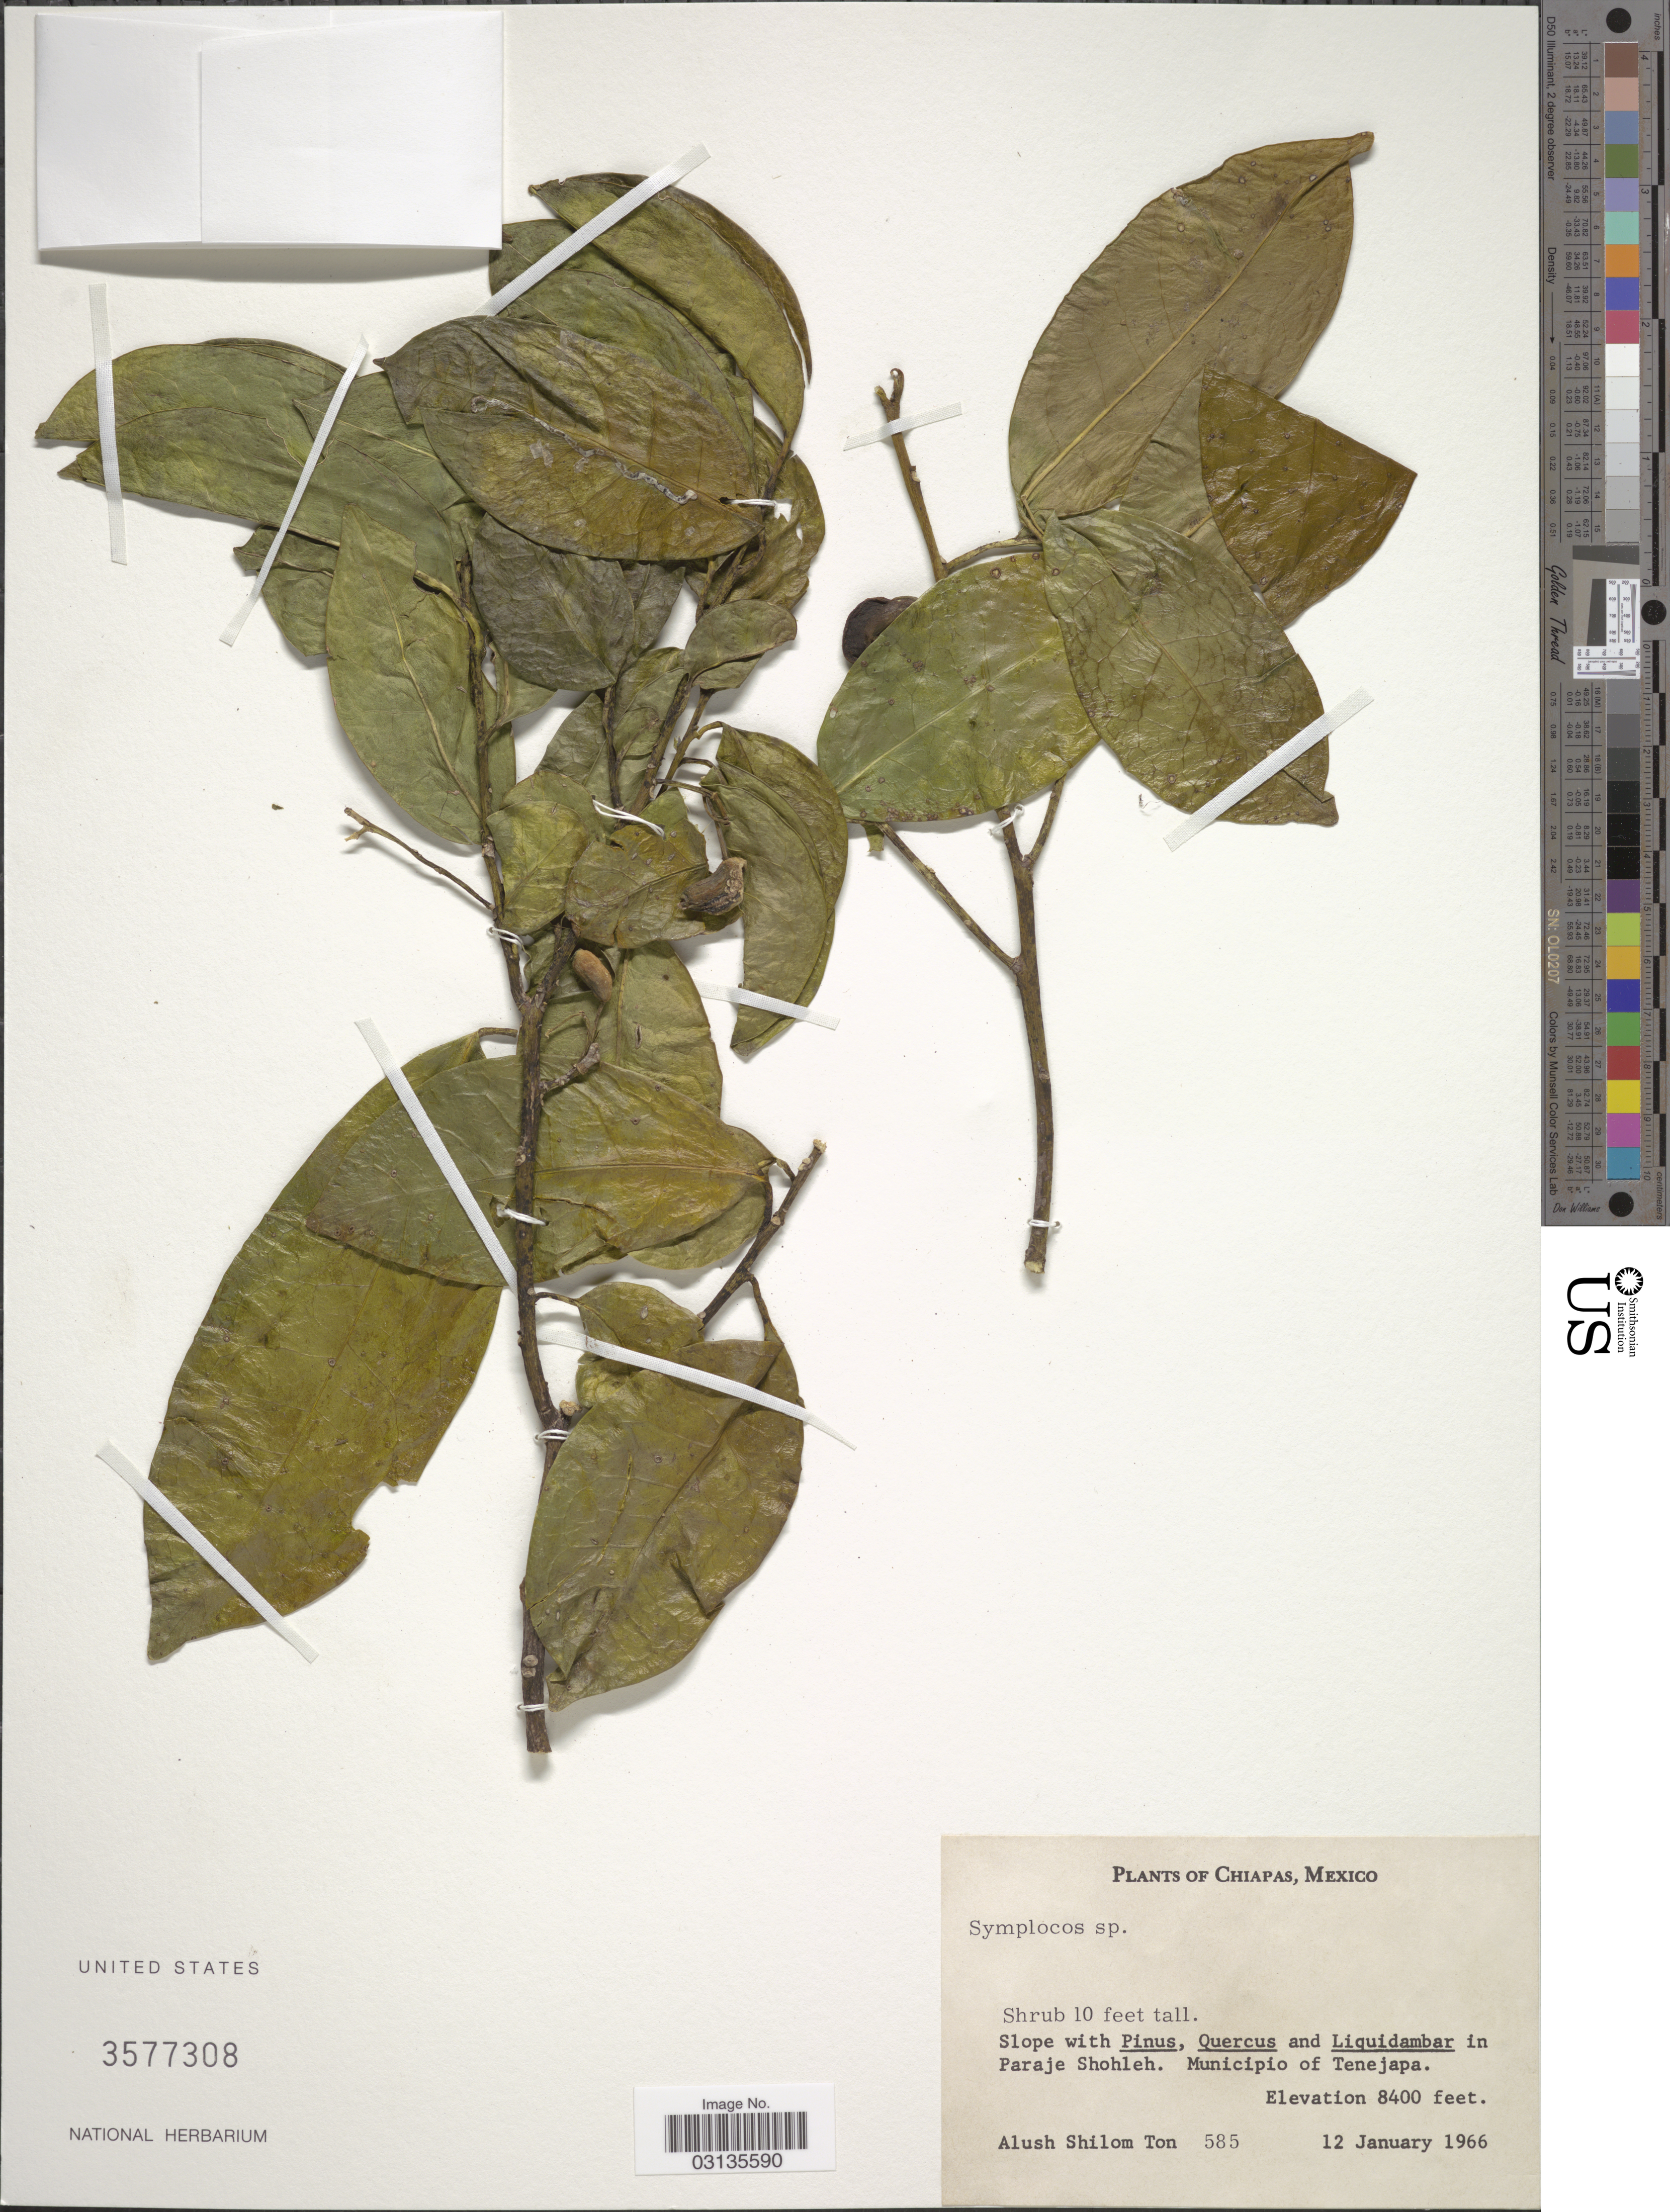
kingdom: Plantae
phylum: Tracheophyta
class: Magnoliopsida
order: Ericales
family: Symplocaceae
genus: Symplocos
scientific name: Symplocos sp.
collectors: A. M. Ton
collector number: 585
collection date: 1966-01-12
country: Mexico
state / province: Chiapas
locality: Paraje Shohleh. Municipio of Tenejapa.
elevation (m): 2560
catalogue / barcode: US 3577308